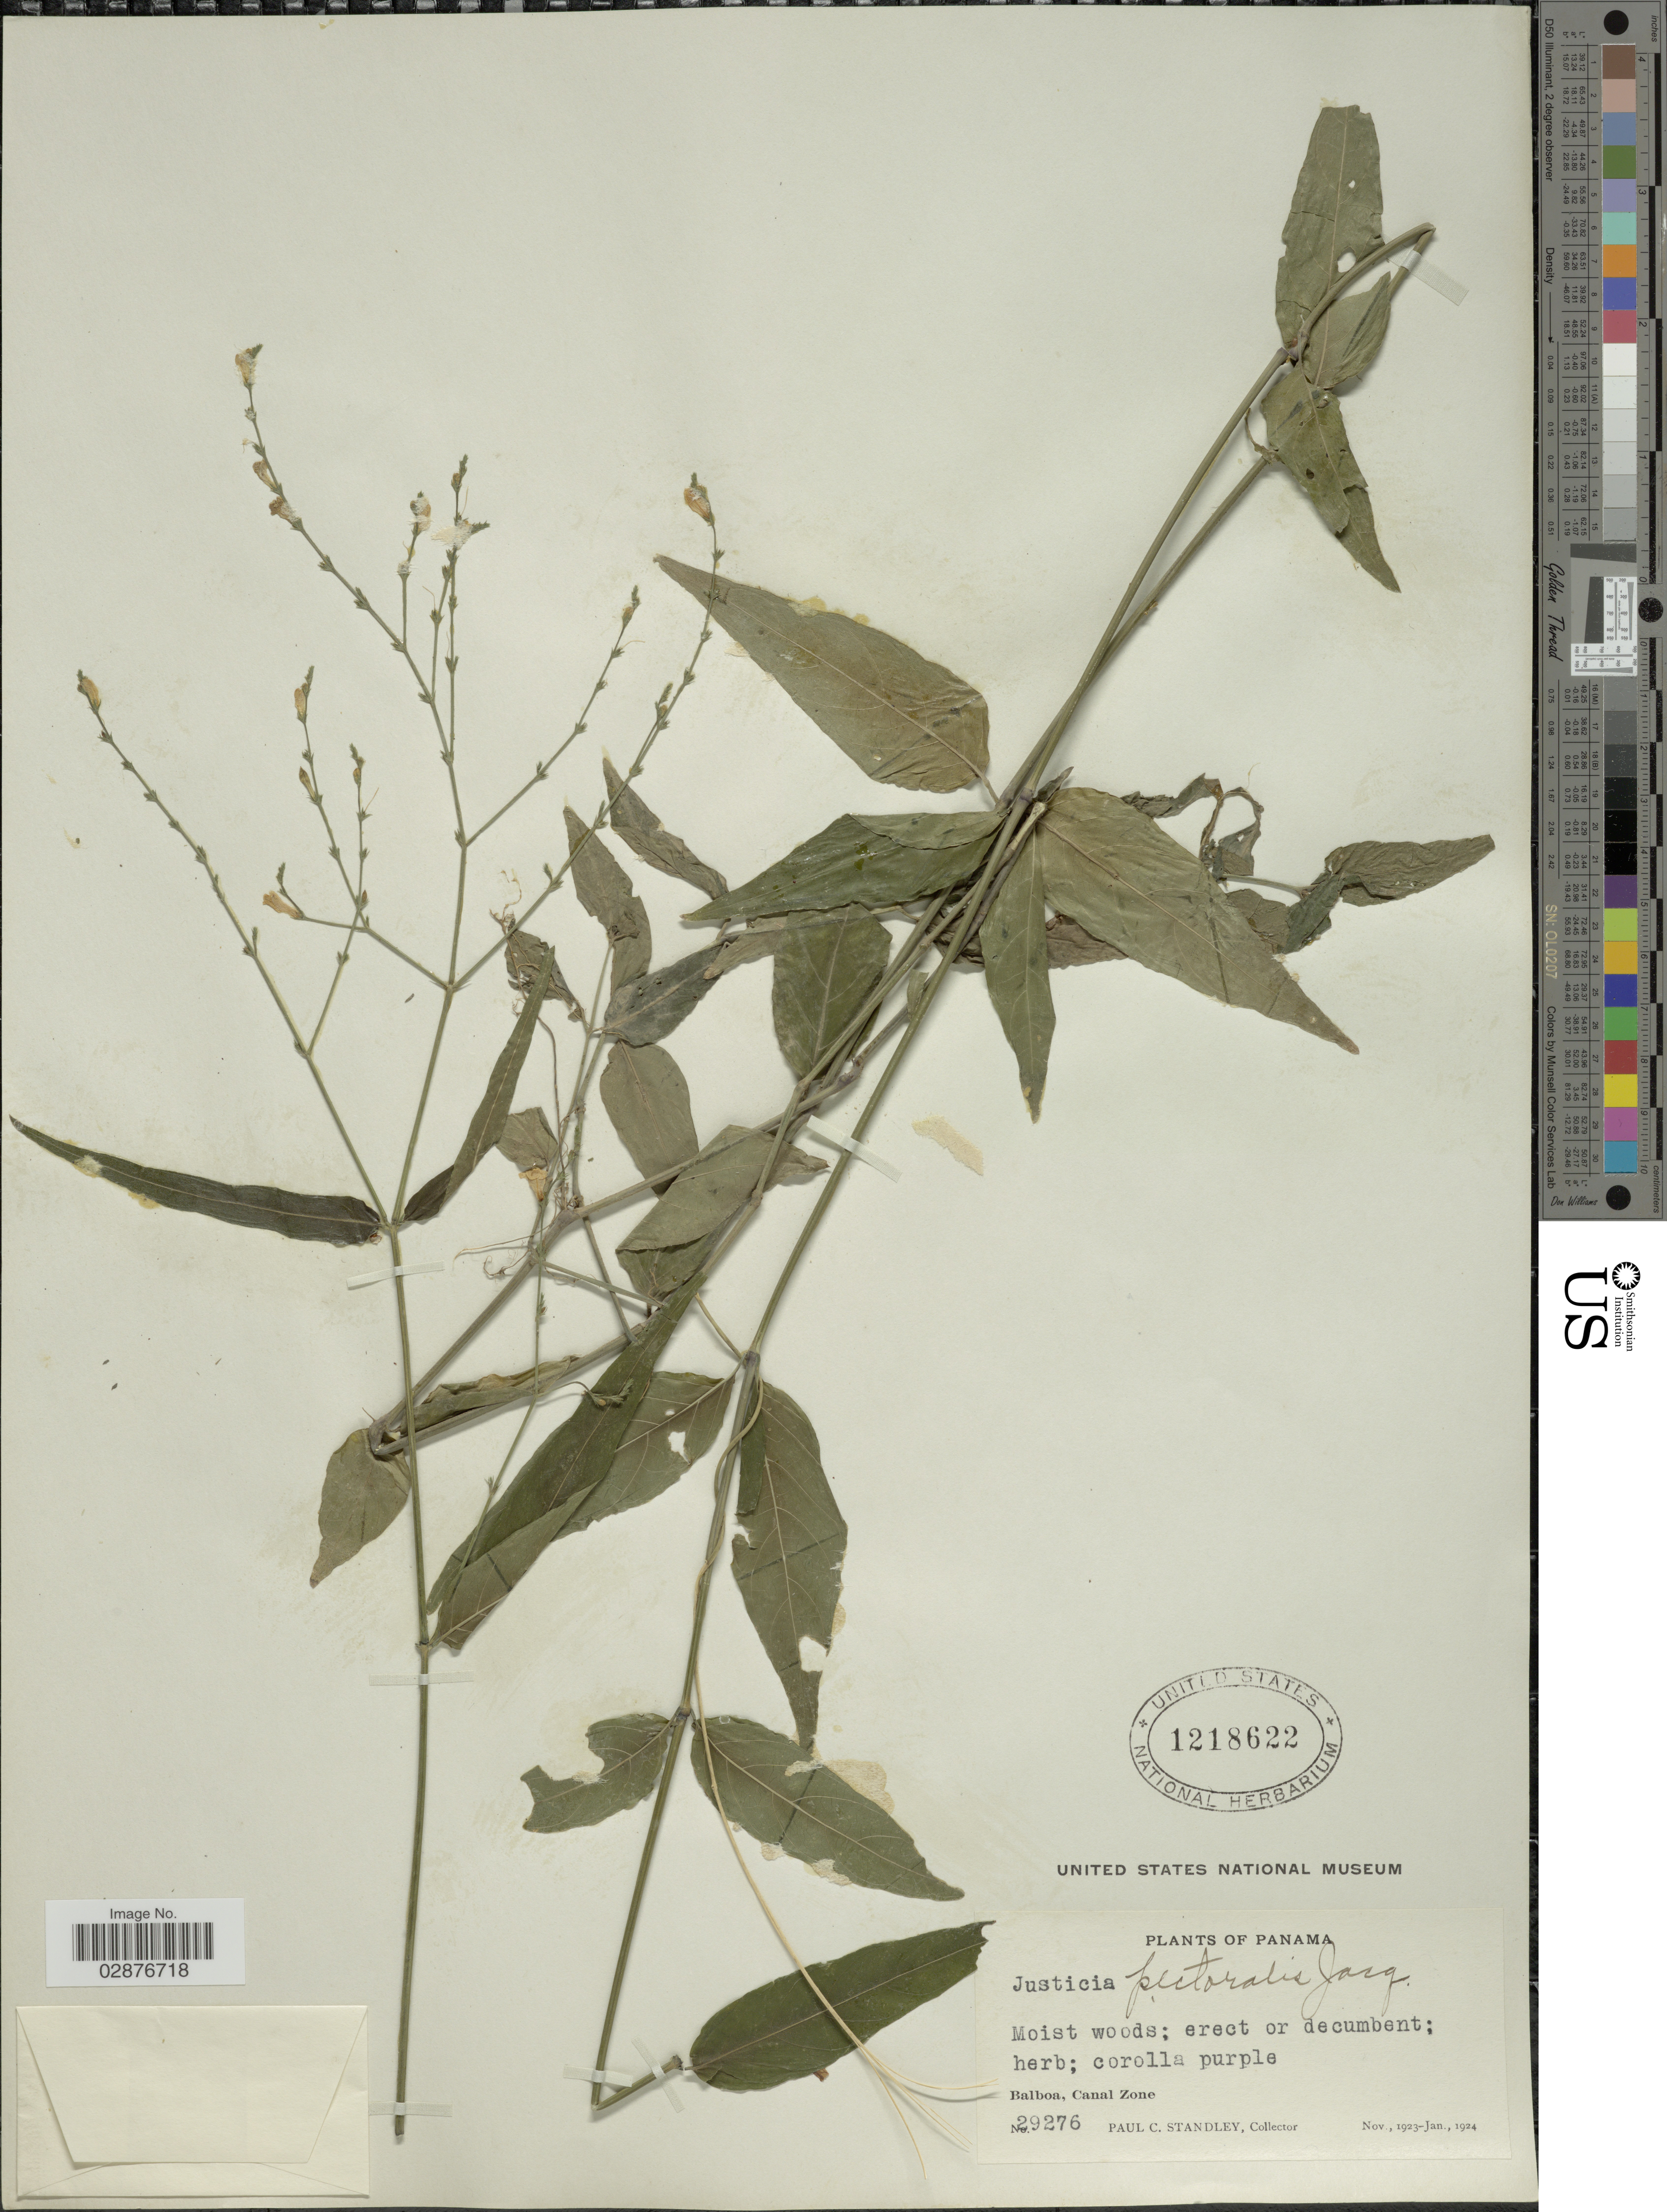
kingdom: Plantae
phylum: Tracheophyta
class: Magnoliopsida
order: Lamiales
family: Acanthaceae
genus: Justicia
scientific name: Justicia pectoralis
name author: Jacq.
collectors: P. C. Standley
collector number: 29276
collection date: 1923-11/1924-01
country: Panama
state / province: Colón / Panamá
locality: Balboa, Canal Zone.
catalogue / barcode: US 1218622